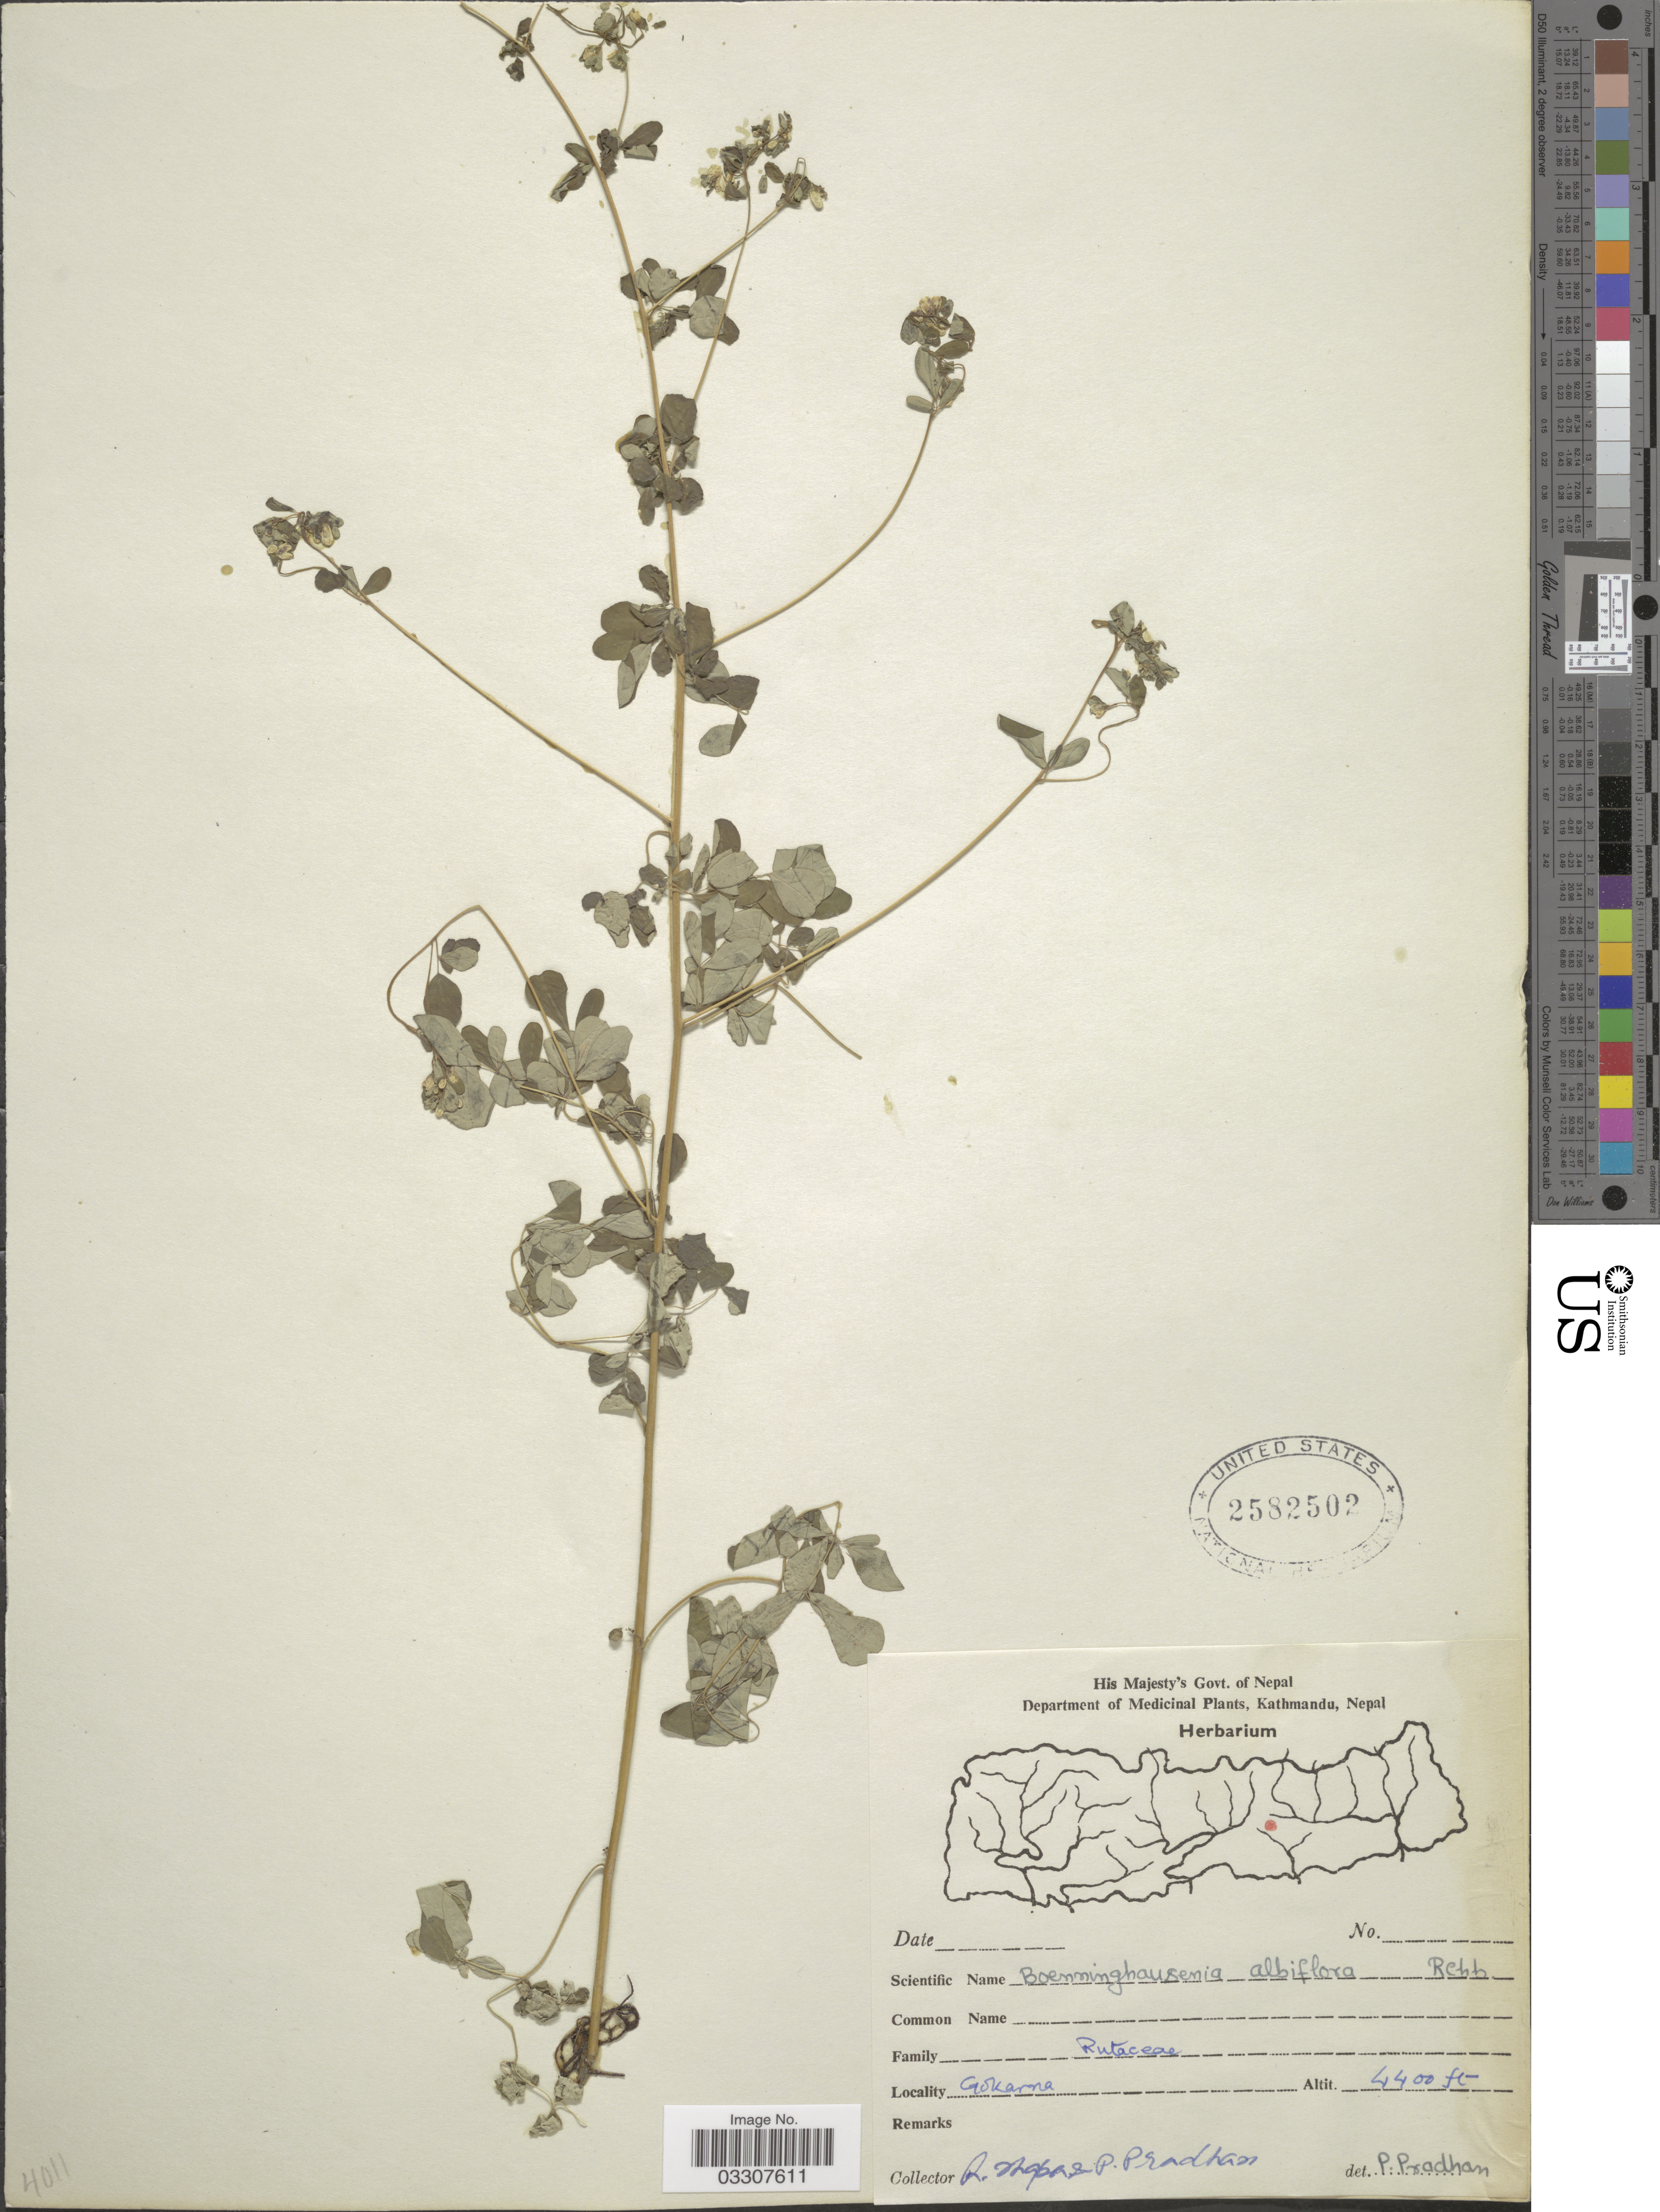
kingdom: Plantae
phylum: Tracheophyta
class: Magnoliopsida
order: Sapindales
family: Rutaceae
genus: Boenninghausenia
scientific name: Boenninghausenia albiflora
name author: (Hook.) Meisn.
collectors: R. Thapa & P. Pradhan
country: Nepal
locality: Gokarna.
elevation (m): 1341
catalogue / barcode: US 2582502